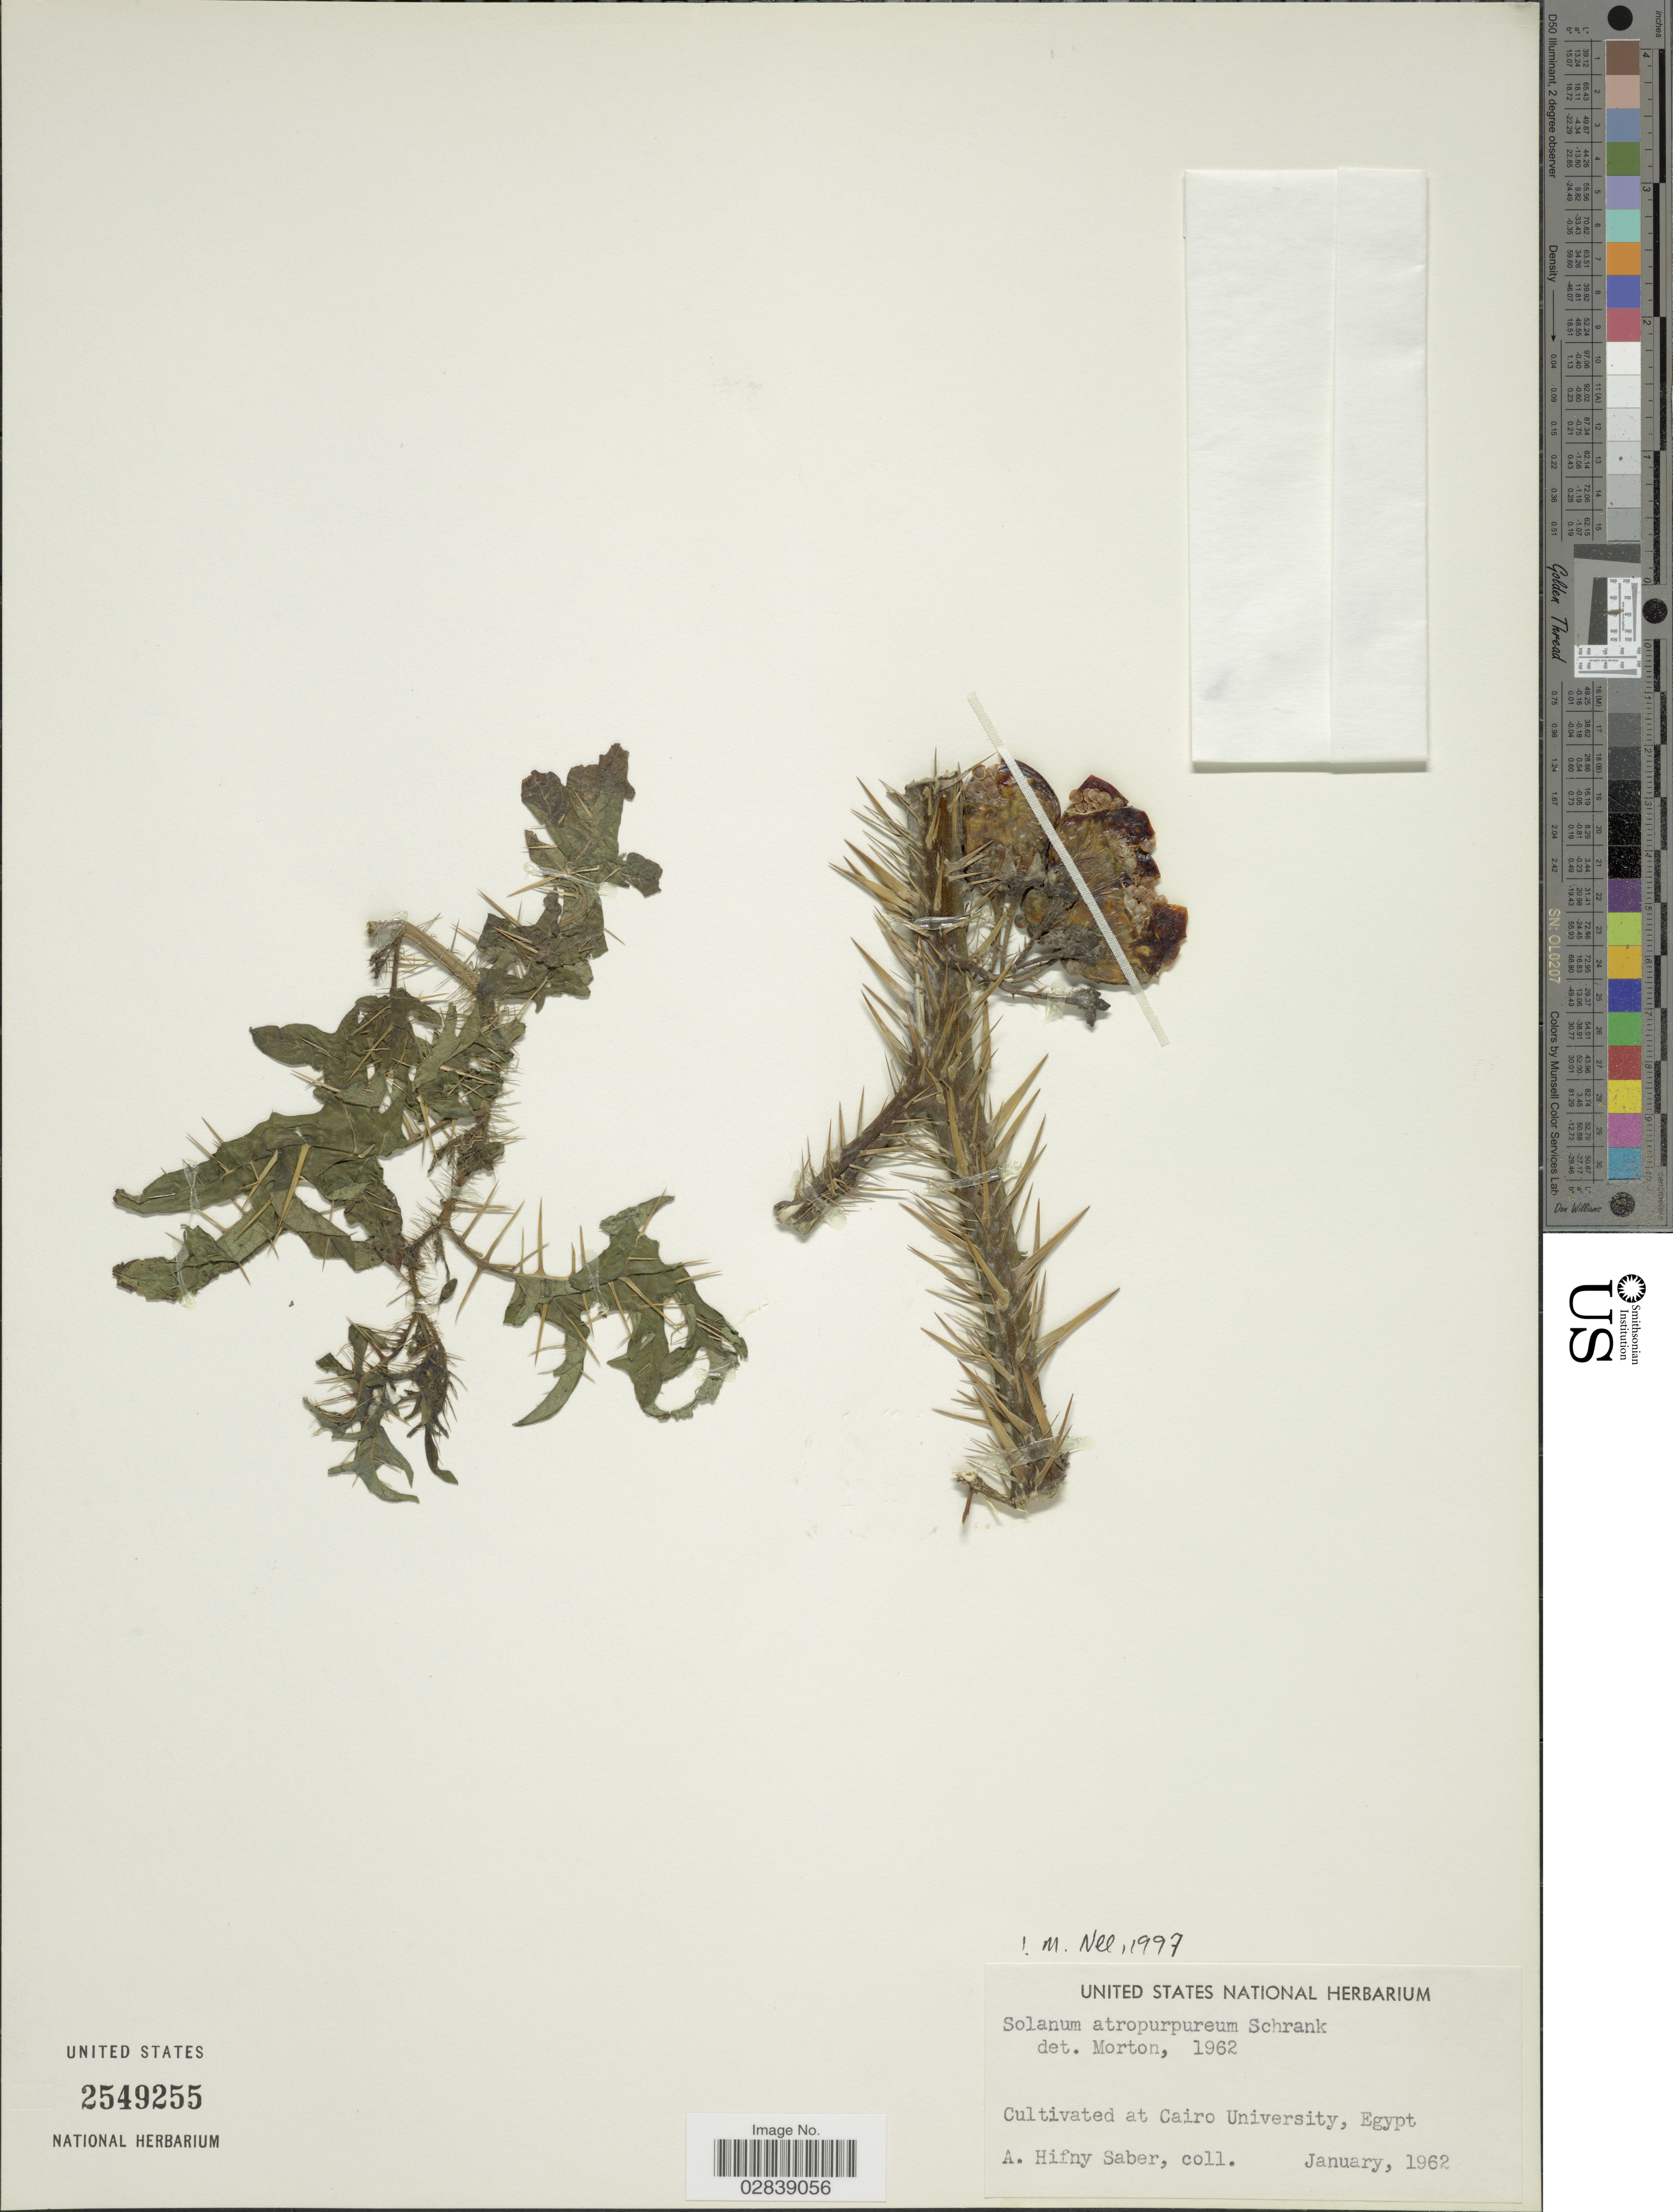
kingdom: Plantae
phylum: Tracheophyta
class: Magnoliopsida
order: Solanales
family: Solanaceae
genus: Solanum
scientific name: Solanum atropurpureum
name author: Schrank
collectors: A. Saber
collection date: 1962-01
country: Egypt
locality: Cultivated at Cairo University.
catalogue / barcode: US 2549255